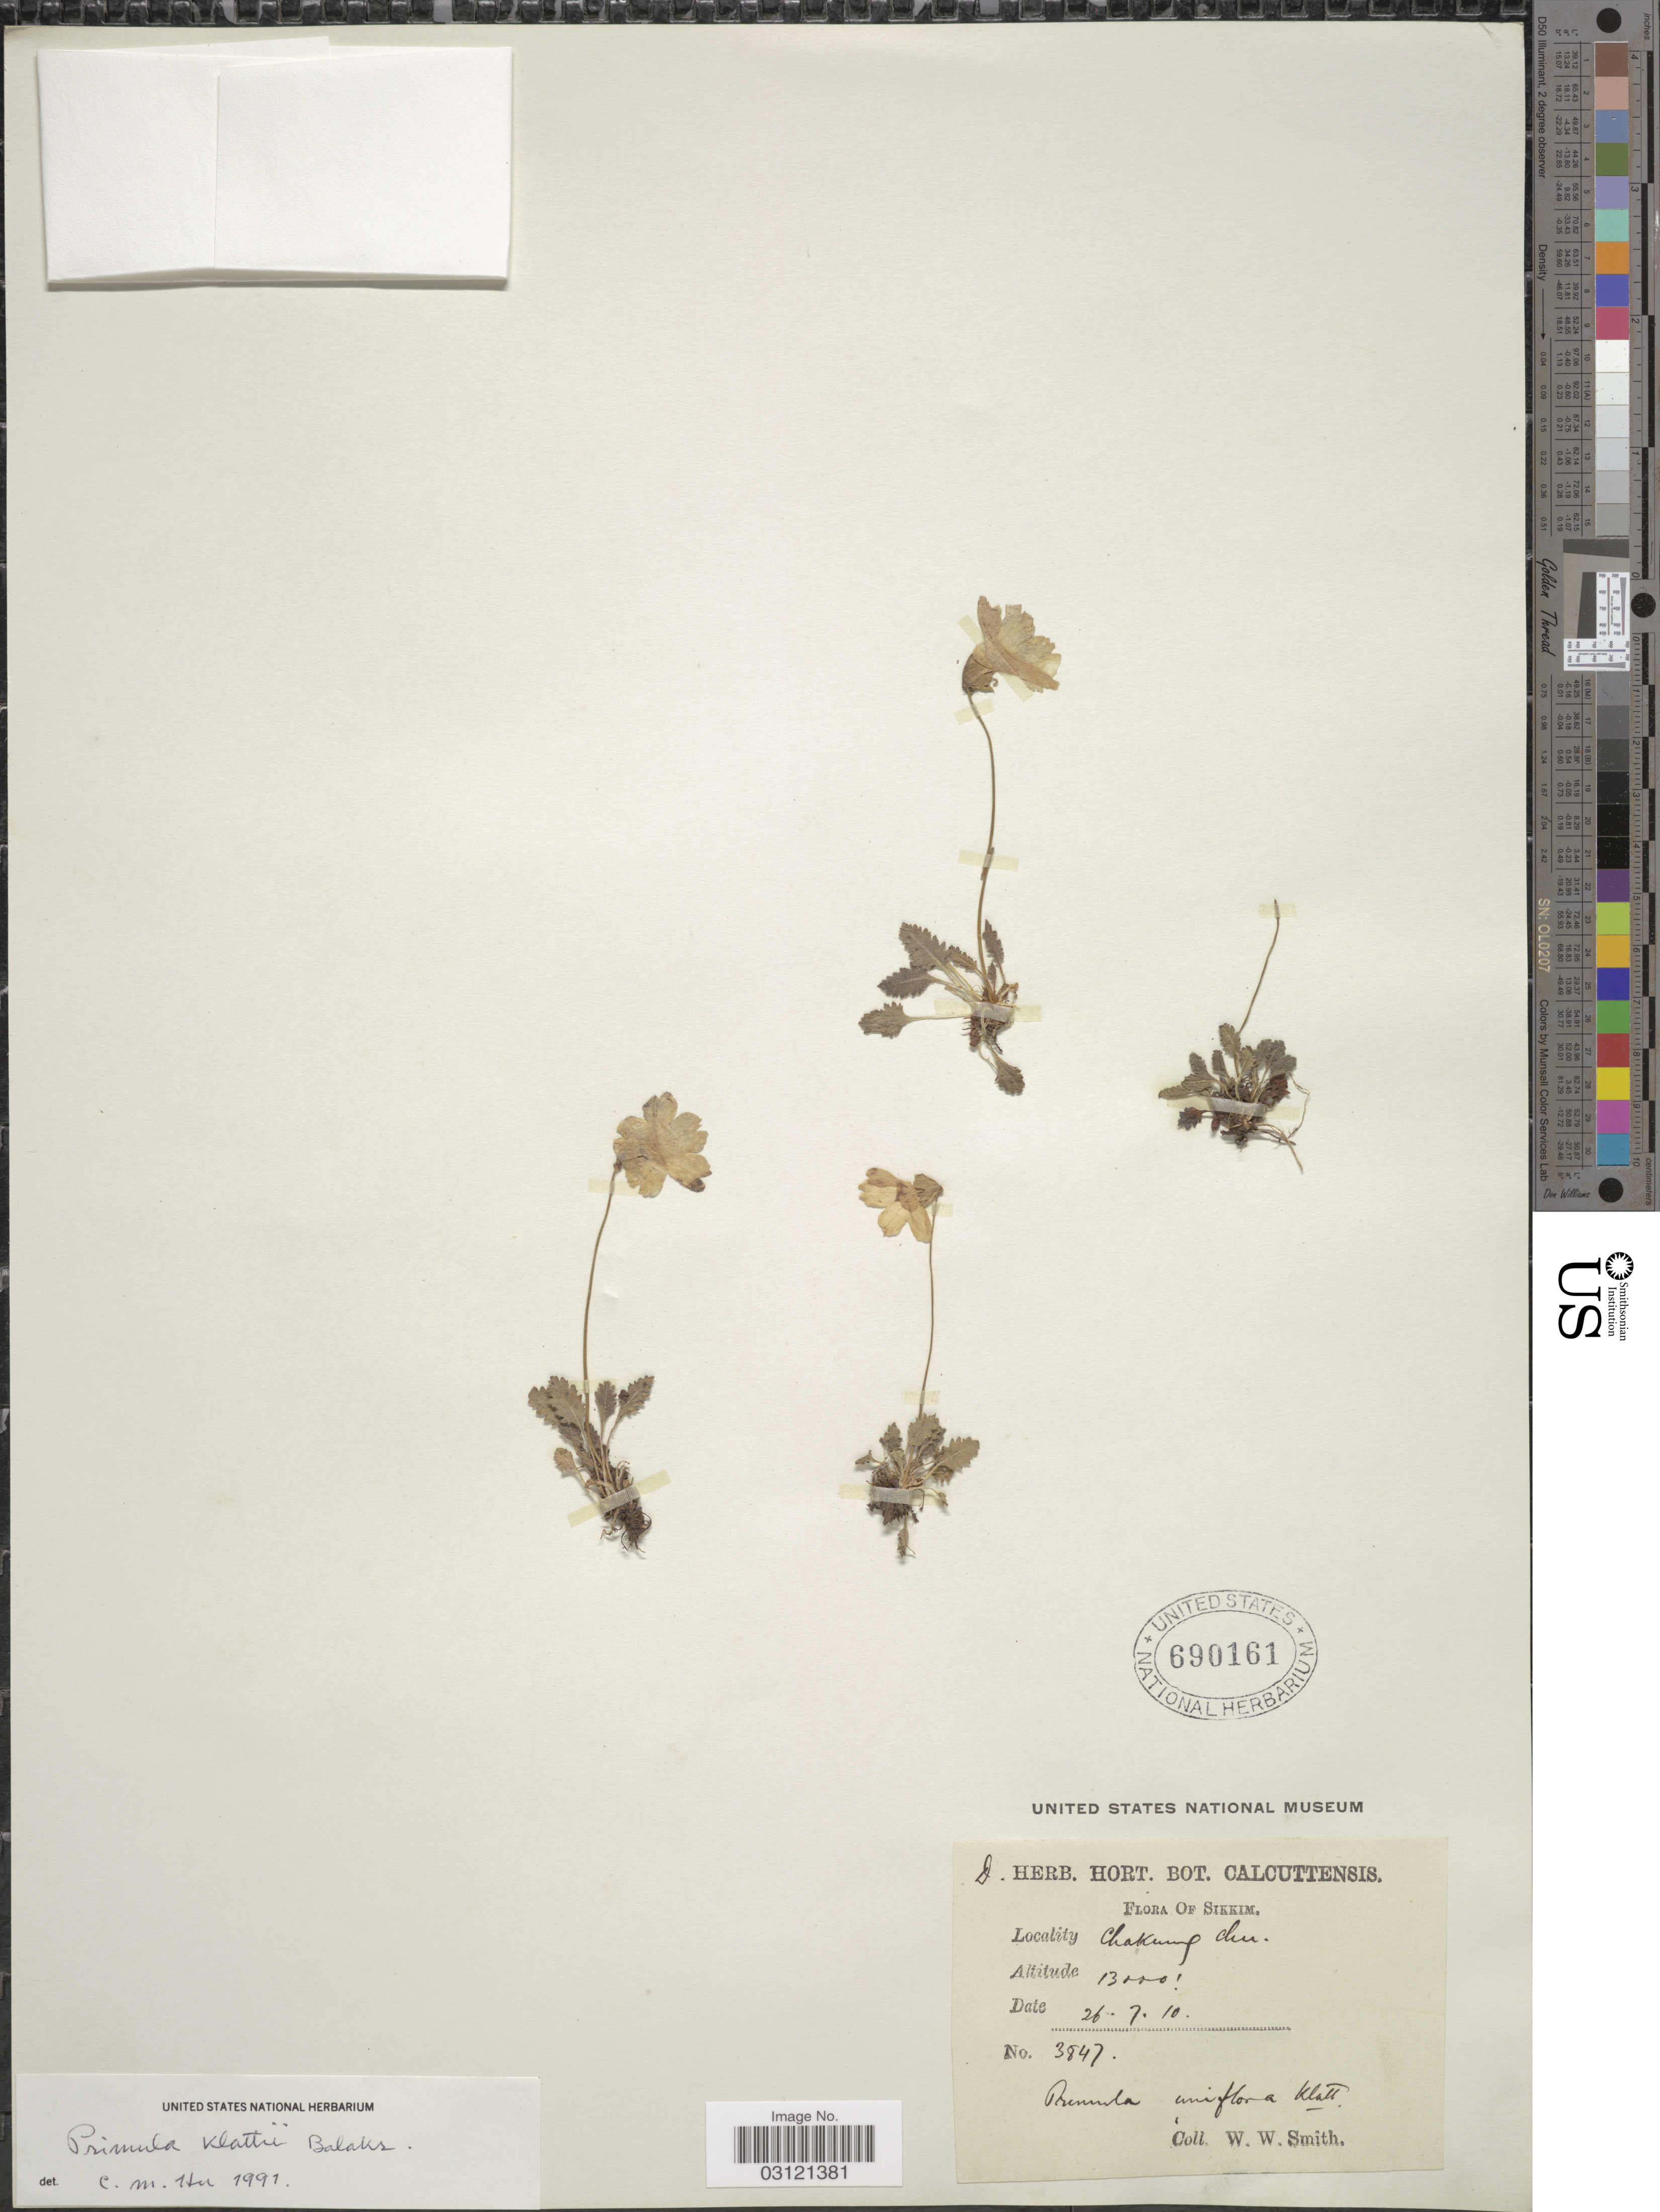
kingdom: Plantae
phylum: Tracheophyta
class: Magnoliopsida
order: Ericales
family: Primulaceae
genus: Primula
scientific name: Primula klattii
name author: Miq.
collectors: W. W. Smith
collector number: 3847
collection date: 1910-07-26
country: India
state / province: Sikkim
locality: Chakung Chu.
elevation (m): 3962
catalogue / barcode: US 690161